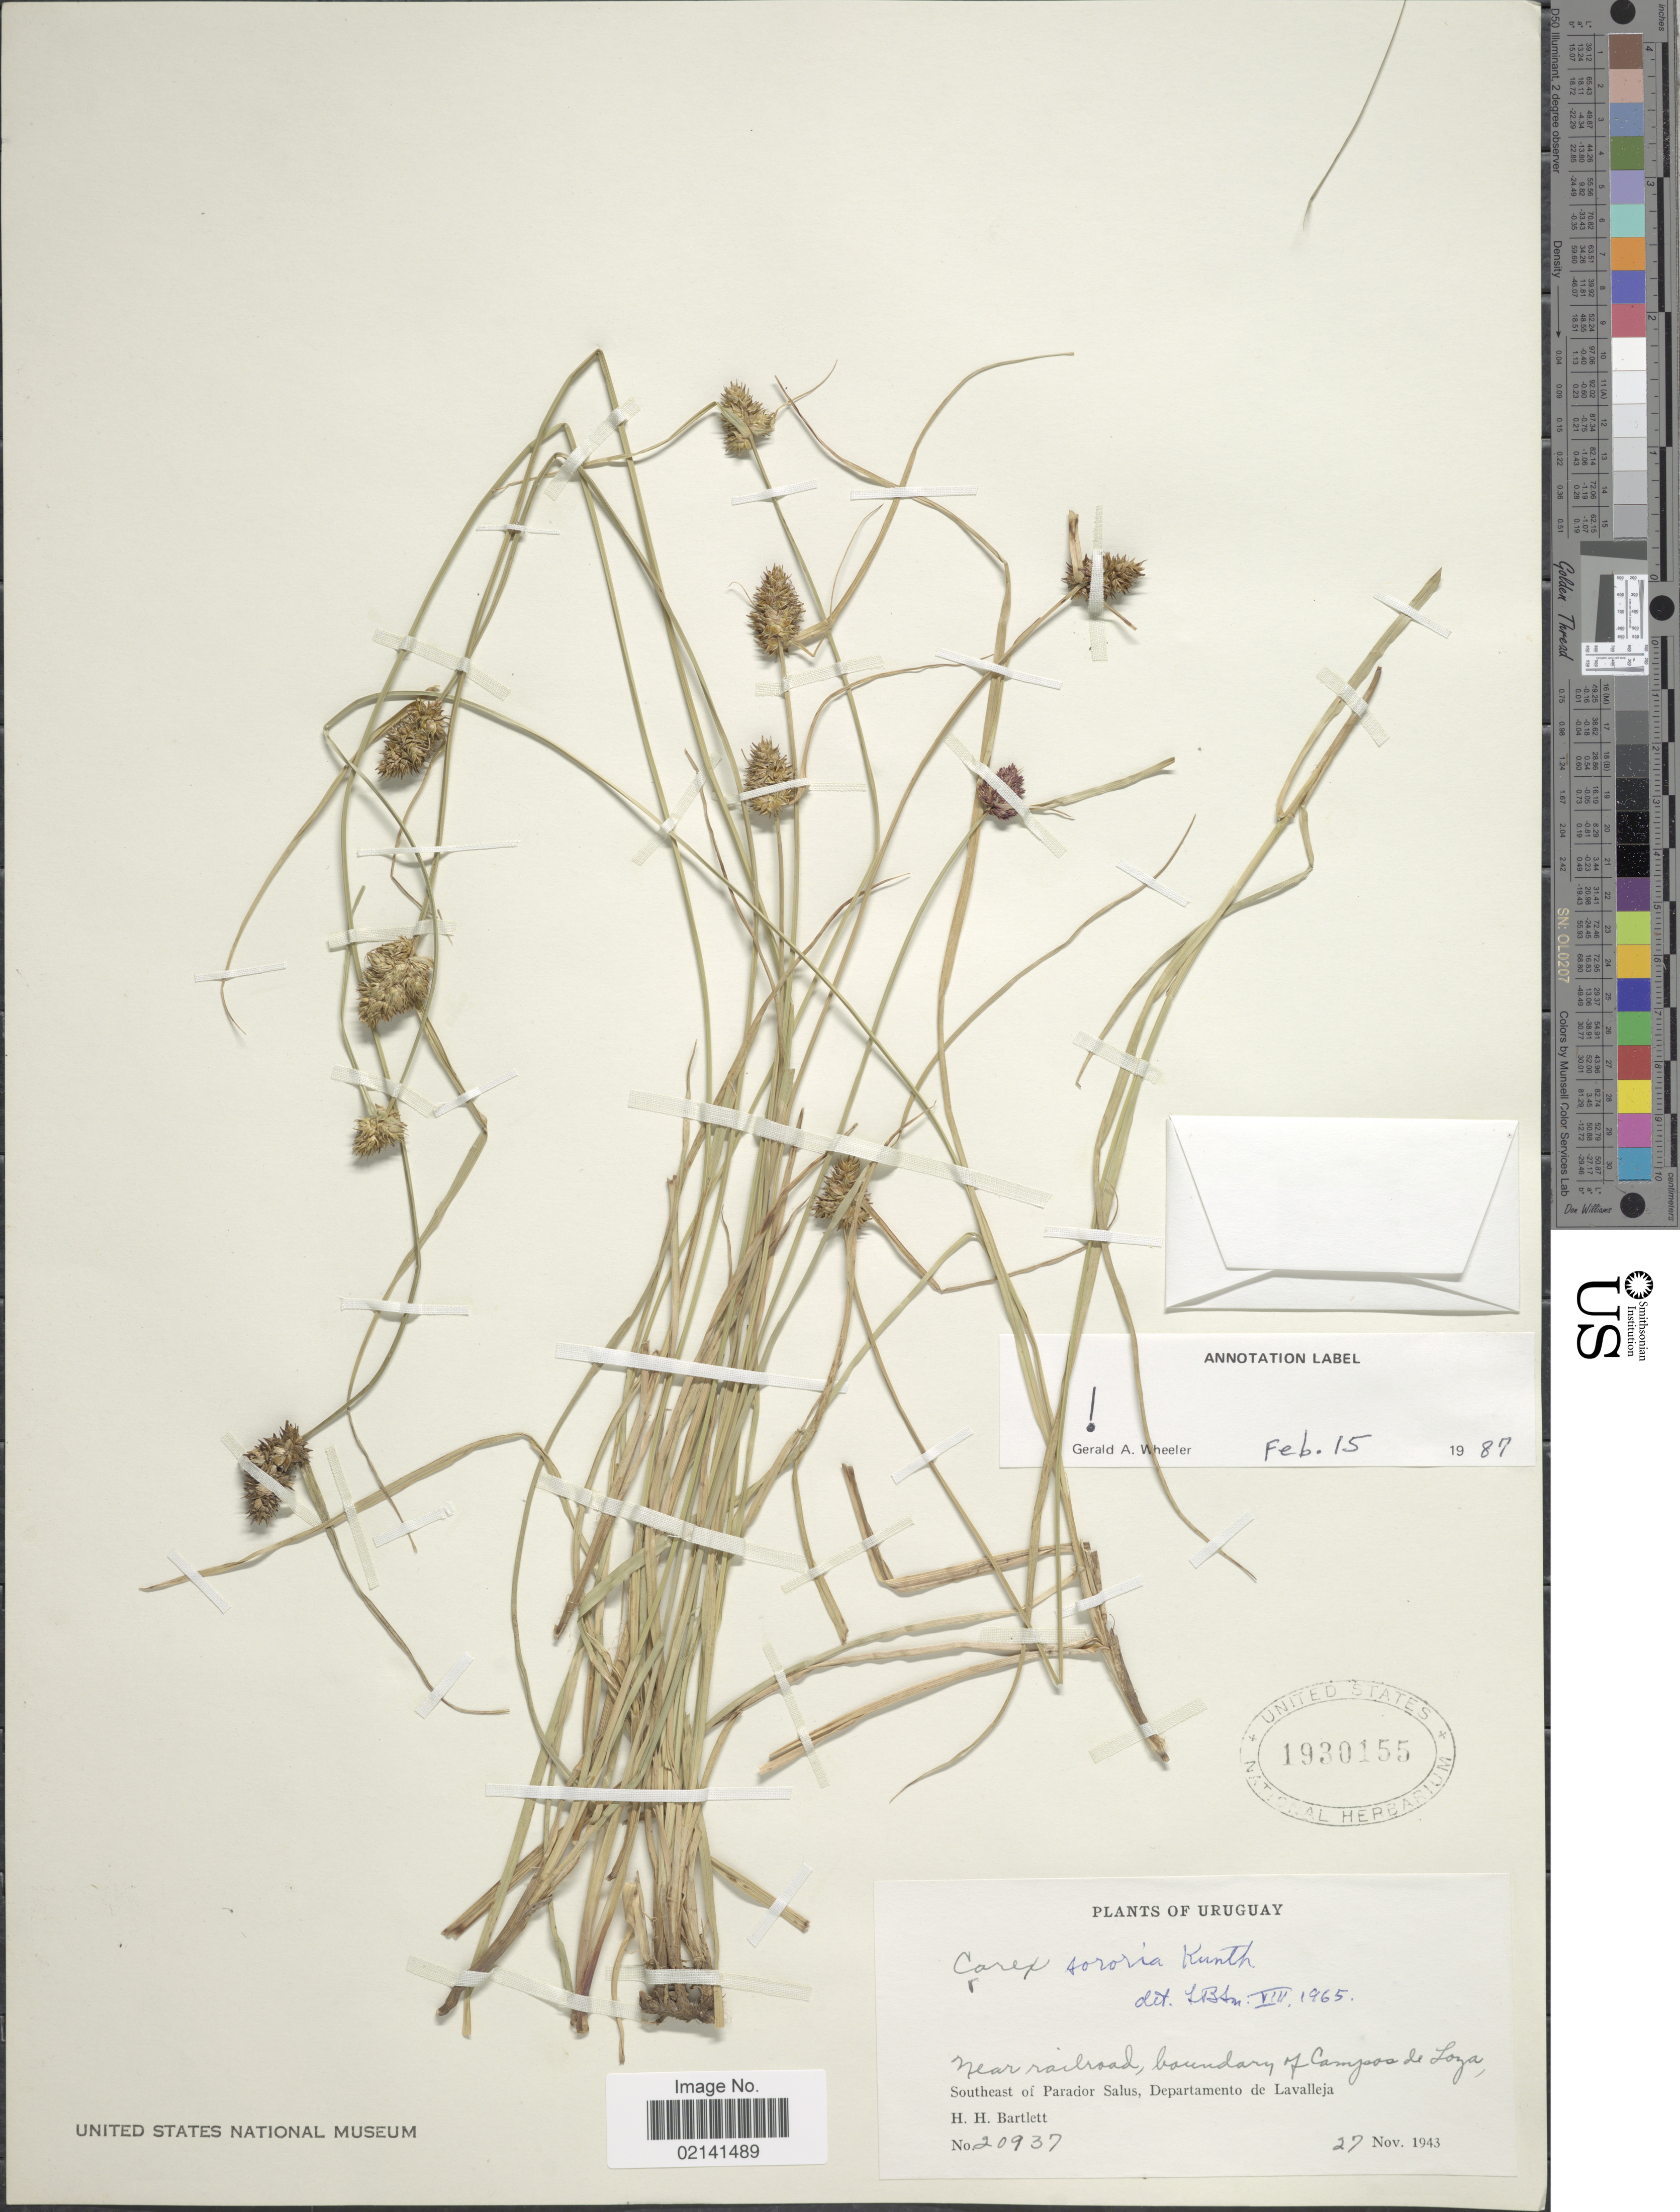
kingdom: Plantae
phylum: Tracheophyta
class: Liliopsida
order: Poales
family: Cyperaceae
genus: Carex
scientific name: Carex sororia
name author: Kunth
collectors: H. H. Bartlett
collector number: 20937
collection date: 1943-11-27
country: Uruguay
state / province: Lavalleja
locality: Near railroad, boundary of Campos de Loza, Southeast of Parafor Salus, Departamento de Lavalleja.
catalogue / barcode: US 1930155